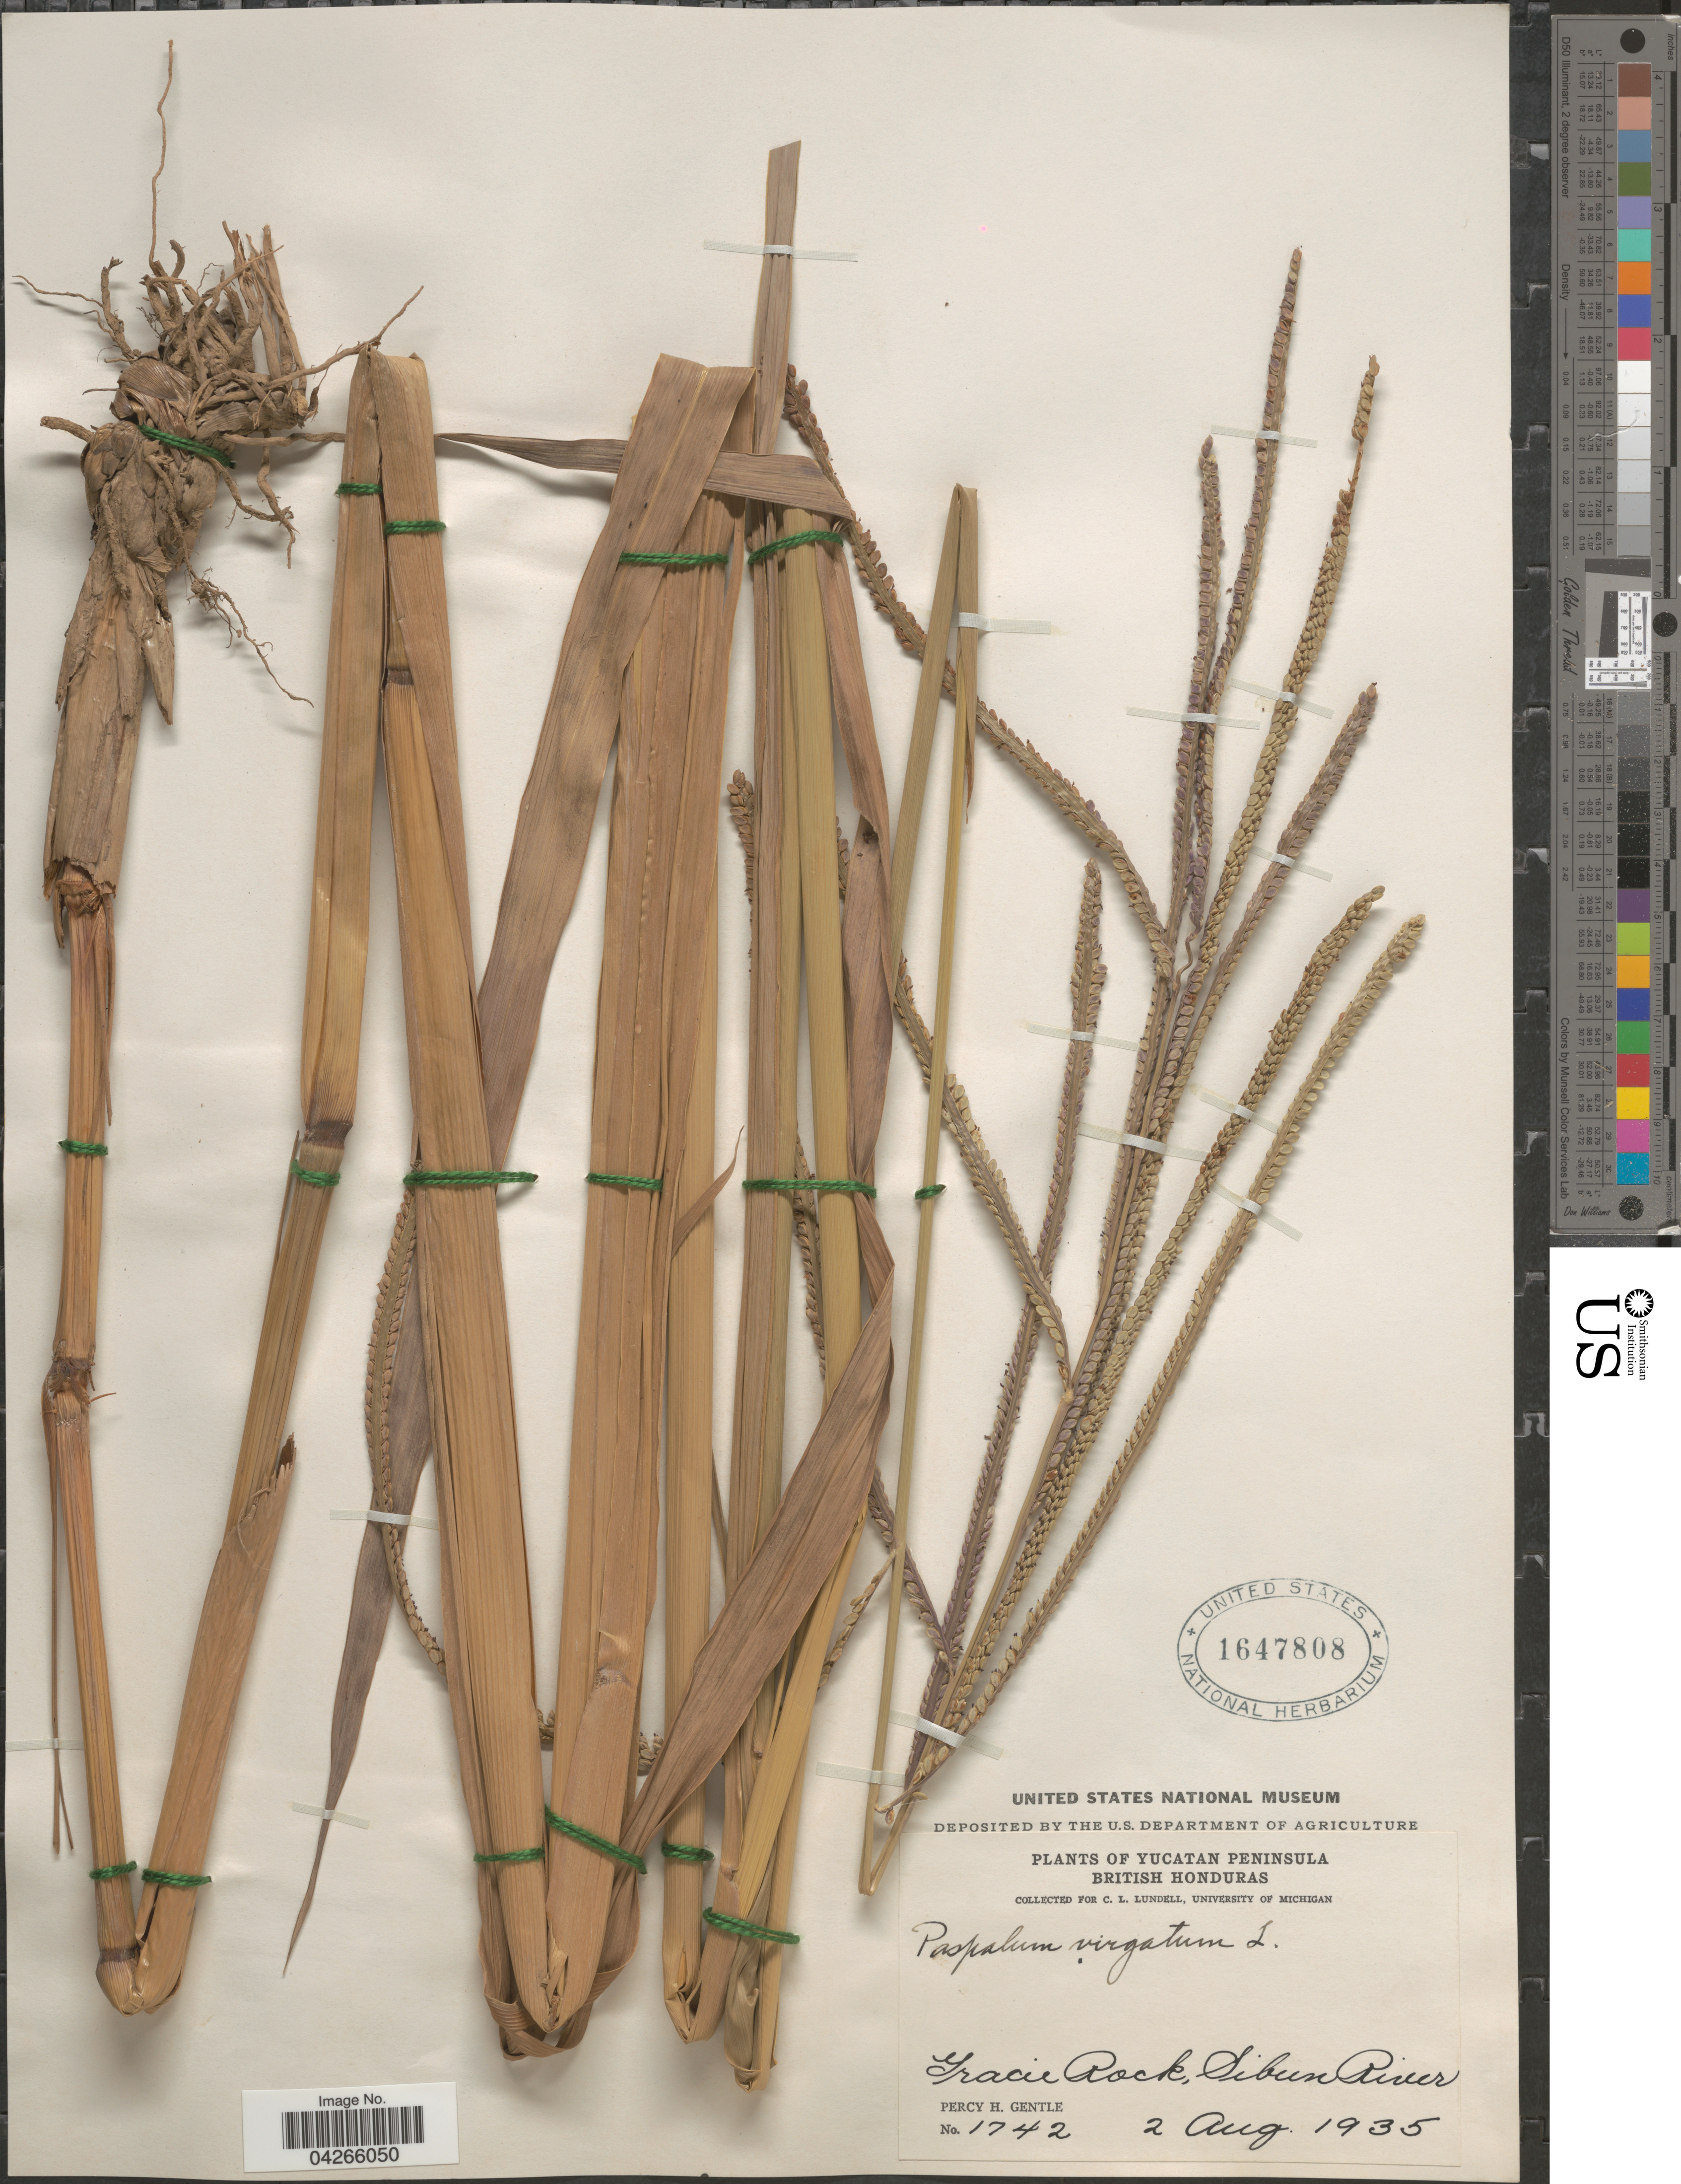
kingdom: Plantae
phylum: Tracheophyta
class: Liliopsida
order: Poales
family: Poaceae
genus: Paspalum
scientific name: Paspalum virgatum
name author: L.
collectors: P. H. Gentle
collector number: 1742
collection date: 1935-08-02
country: Belize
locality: Yucatan Peninsula. British Honduras. Gracie Rock, Sibun River.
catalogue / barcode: US 1647808